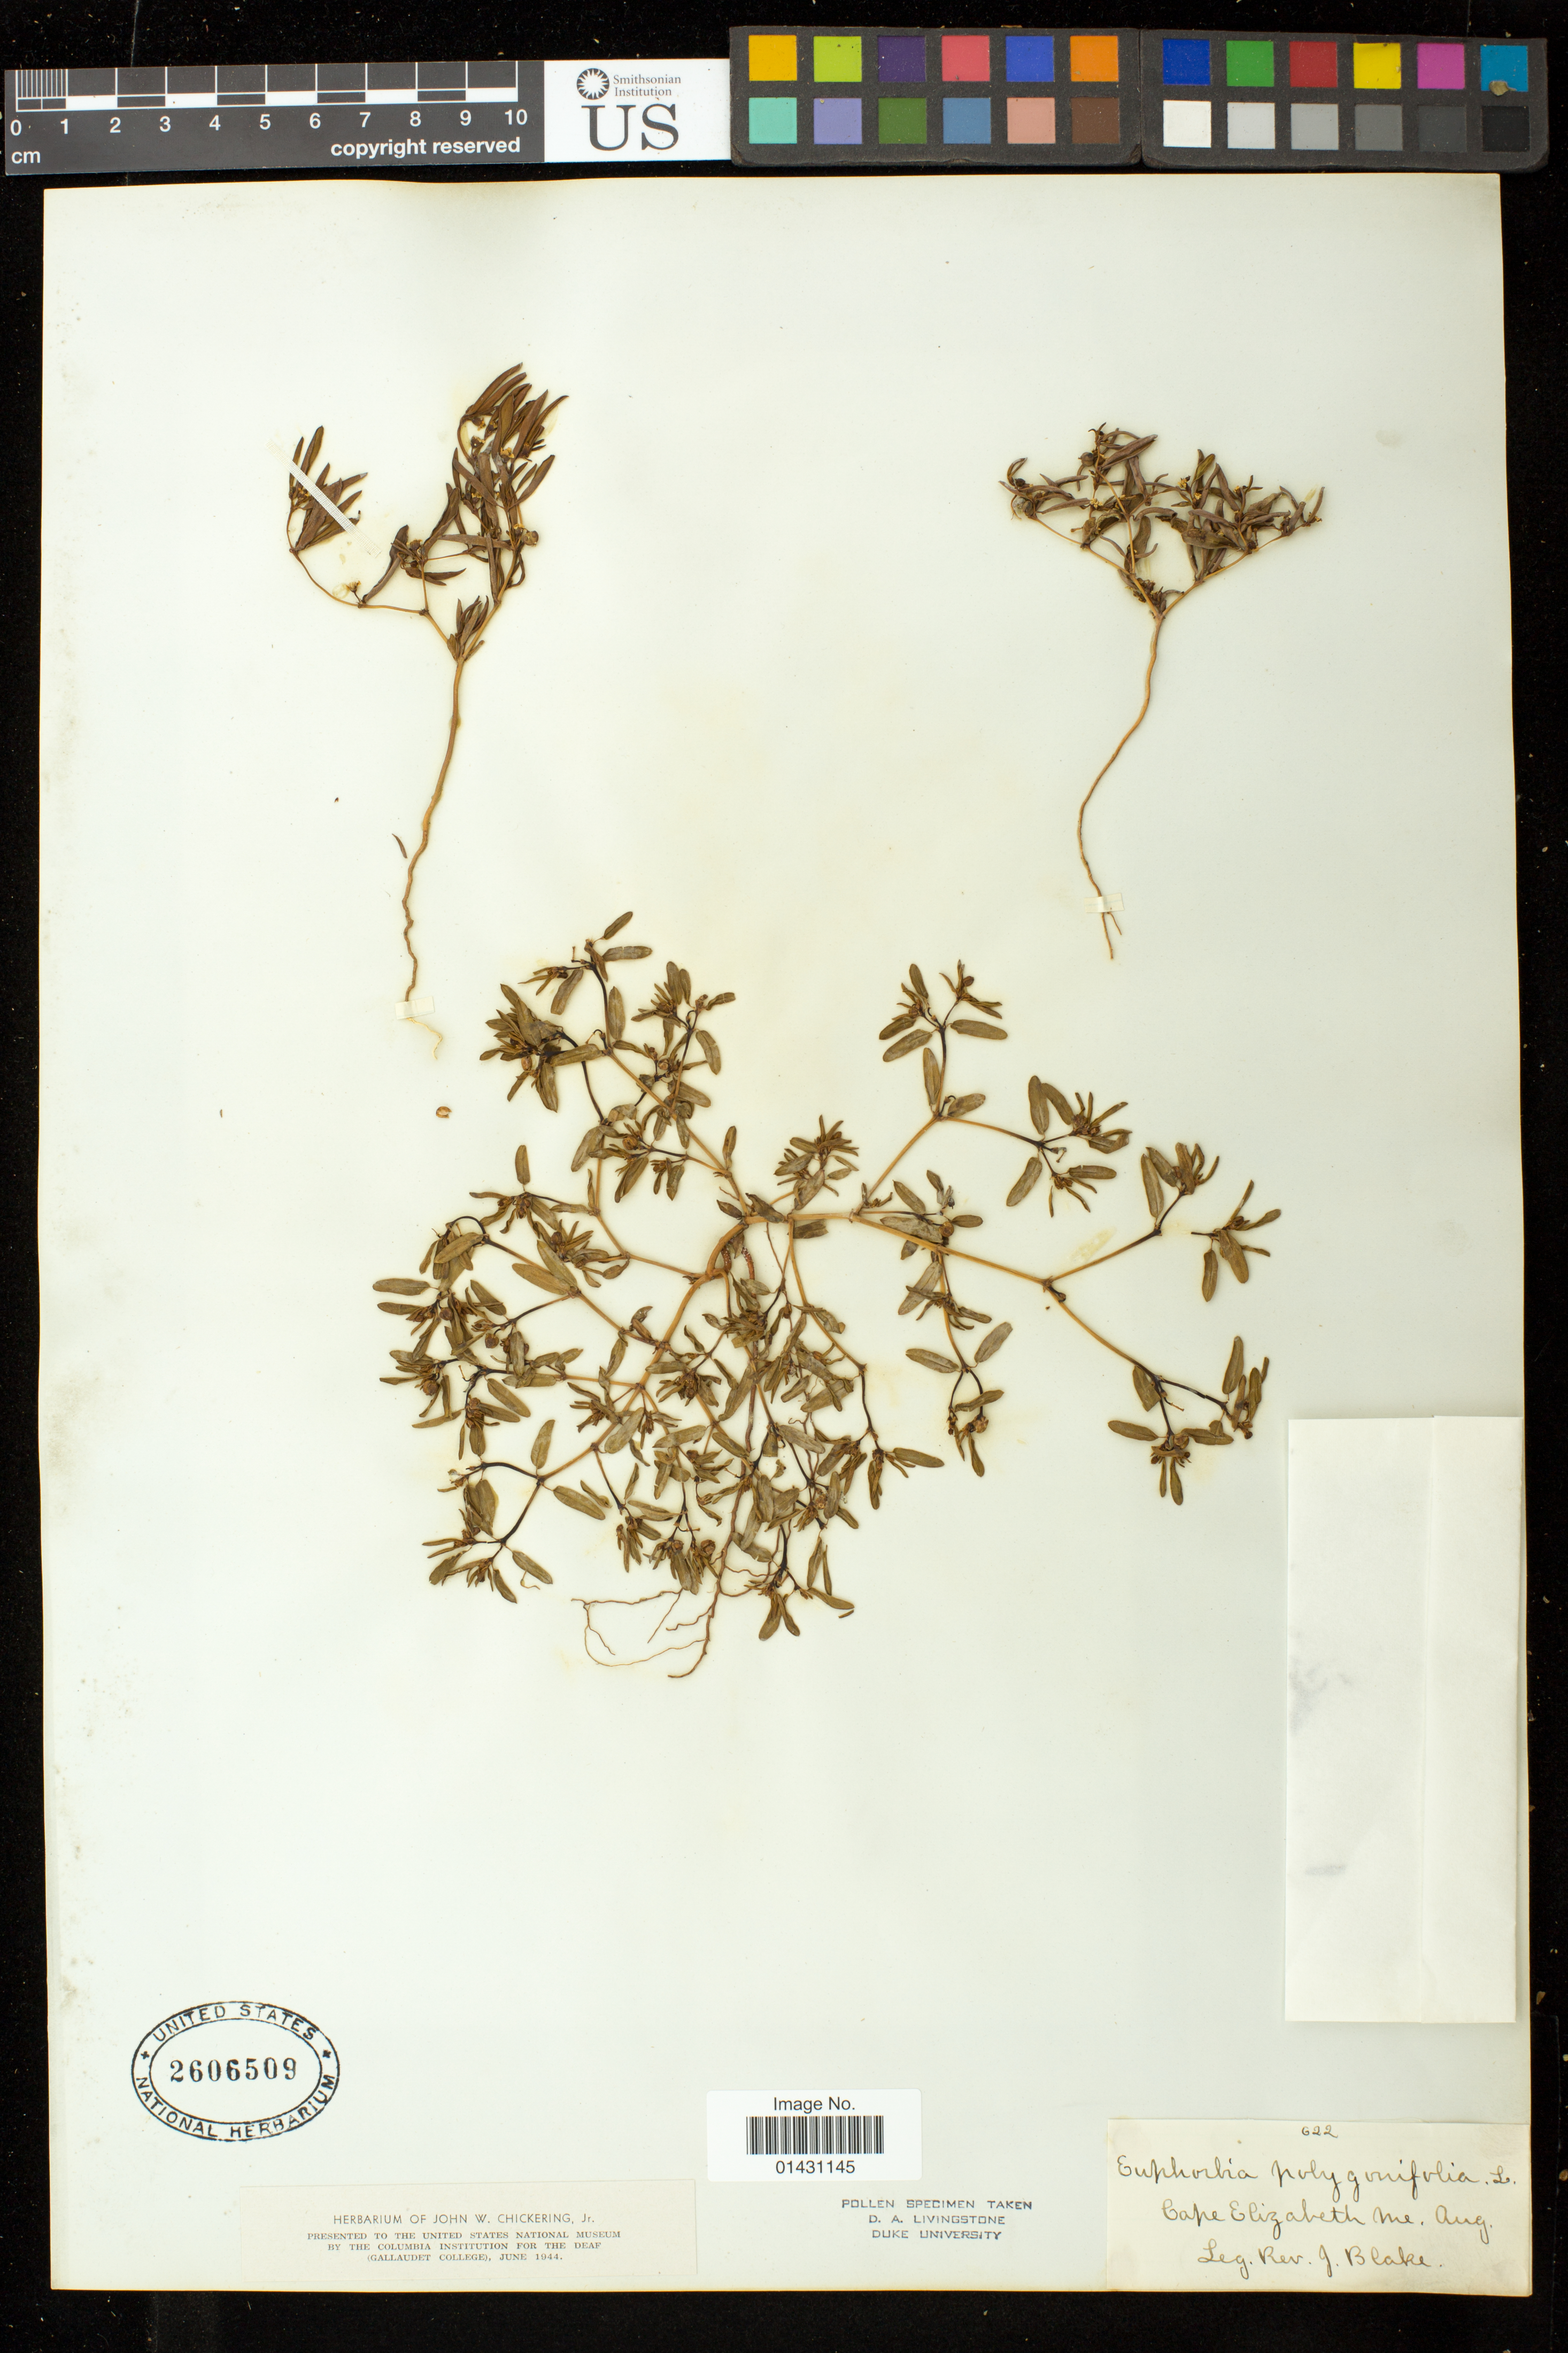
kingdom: Plantae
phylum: Tracheophyta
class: Magnoliopsida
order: Malpighiales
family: Euphorbiaceae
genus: Euphorbia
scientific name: Euphorbia polygonifolia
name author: L.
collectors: J. Blake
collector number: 622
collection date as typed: Aug.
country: United States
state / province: Maine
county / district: Cumberland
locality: Cape Elizabeth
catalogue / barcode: US 2606509